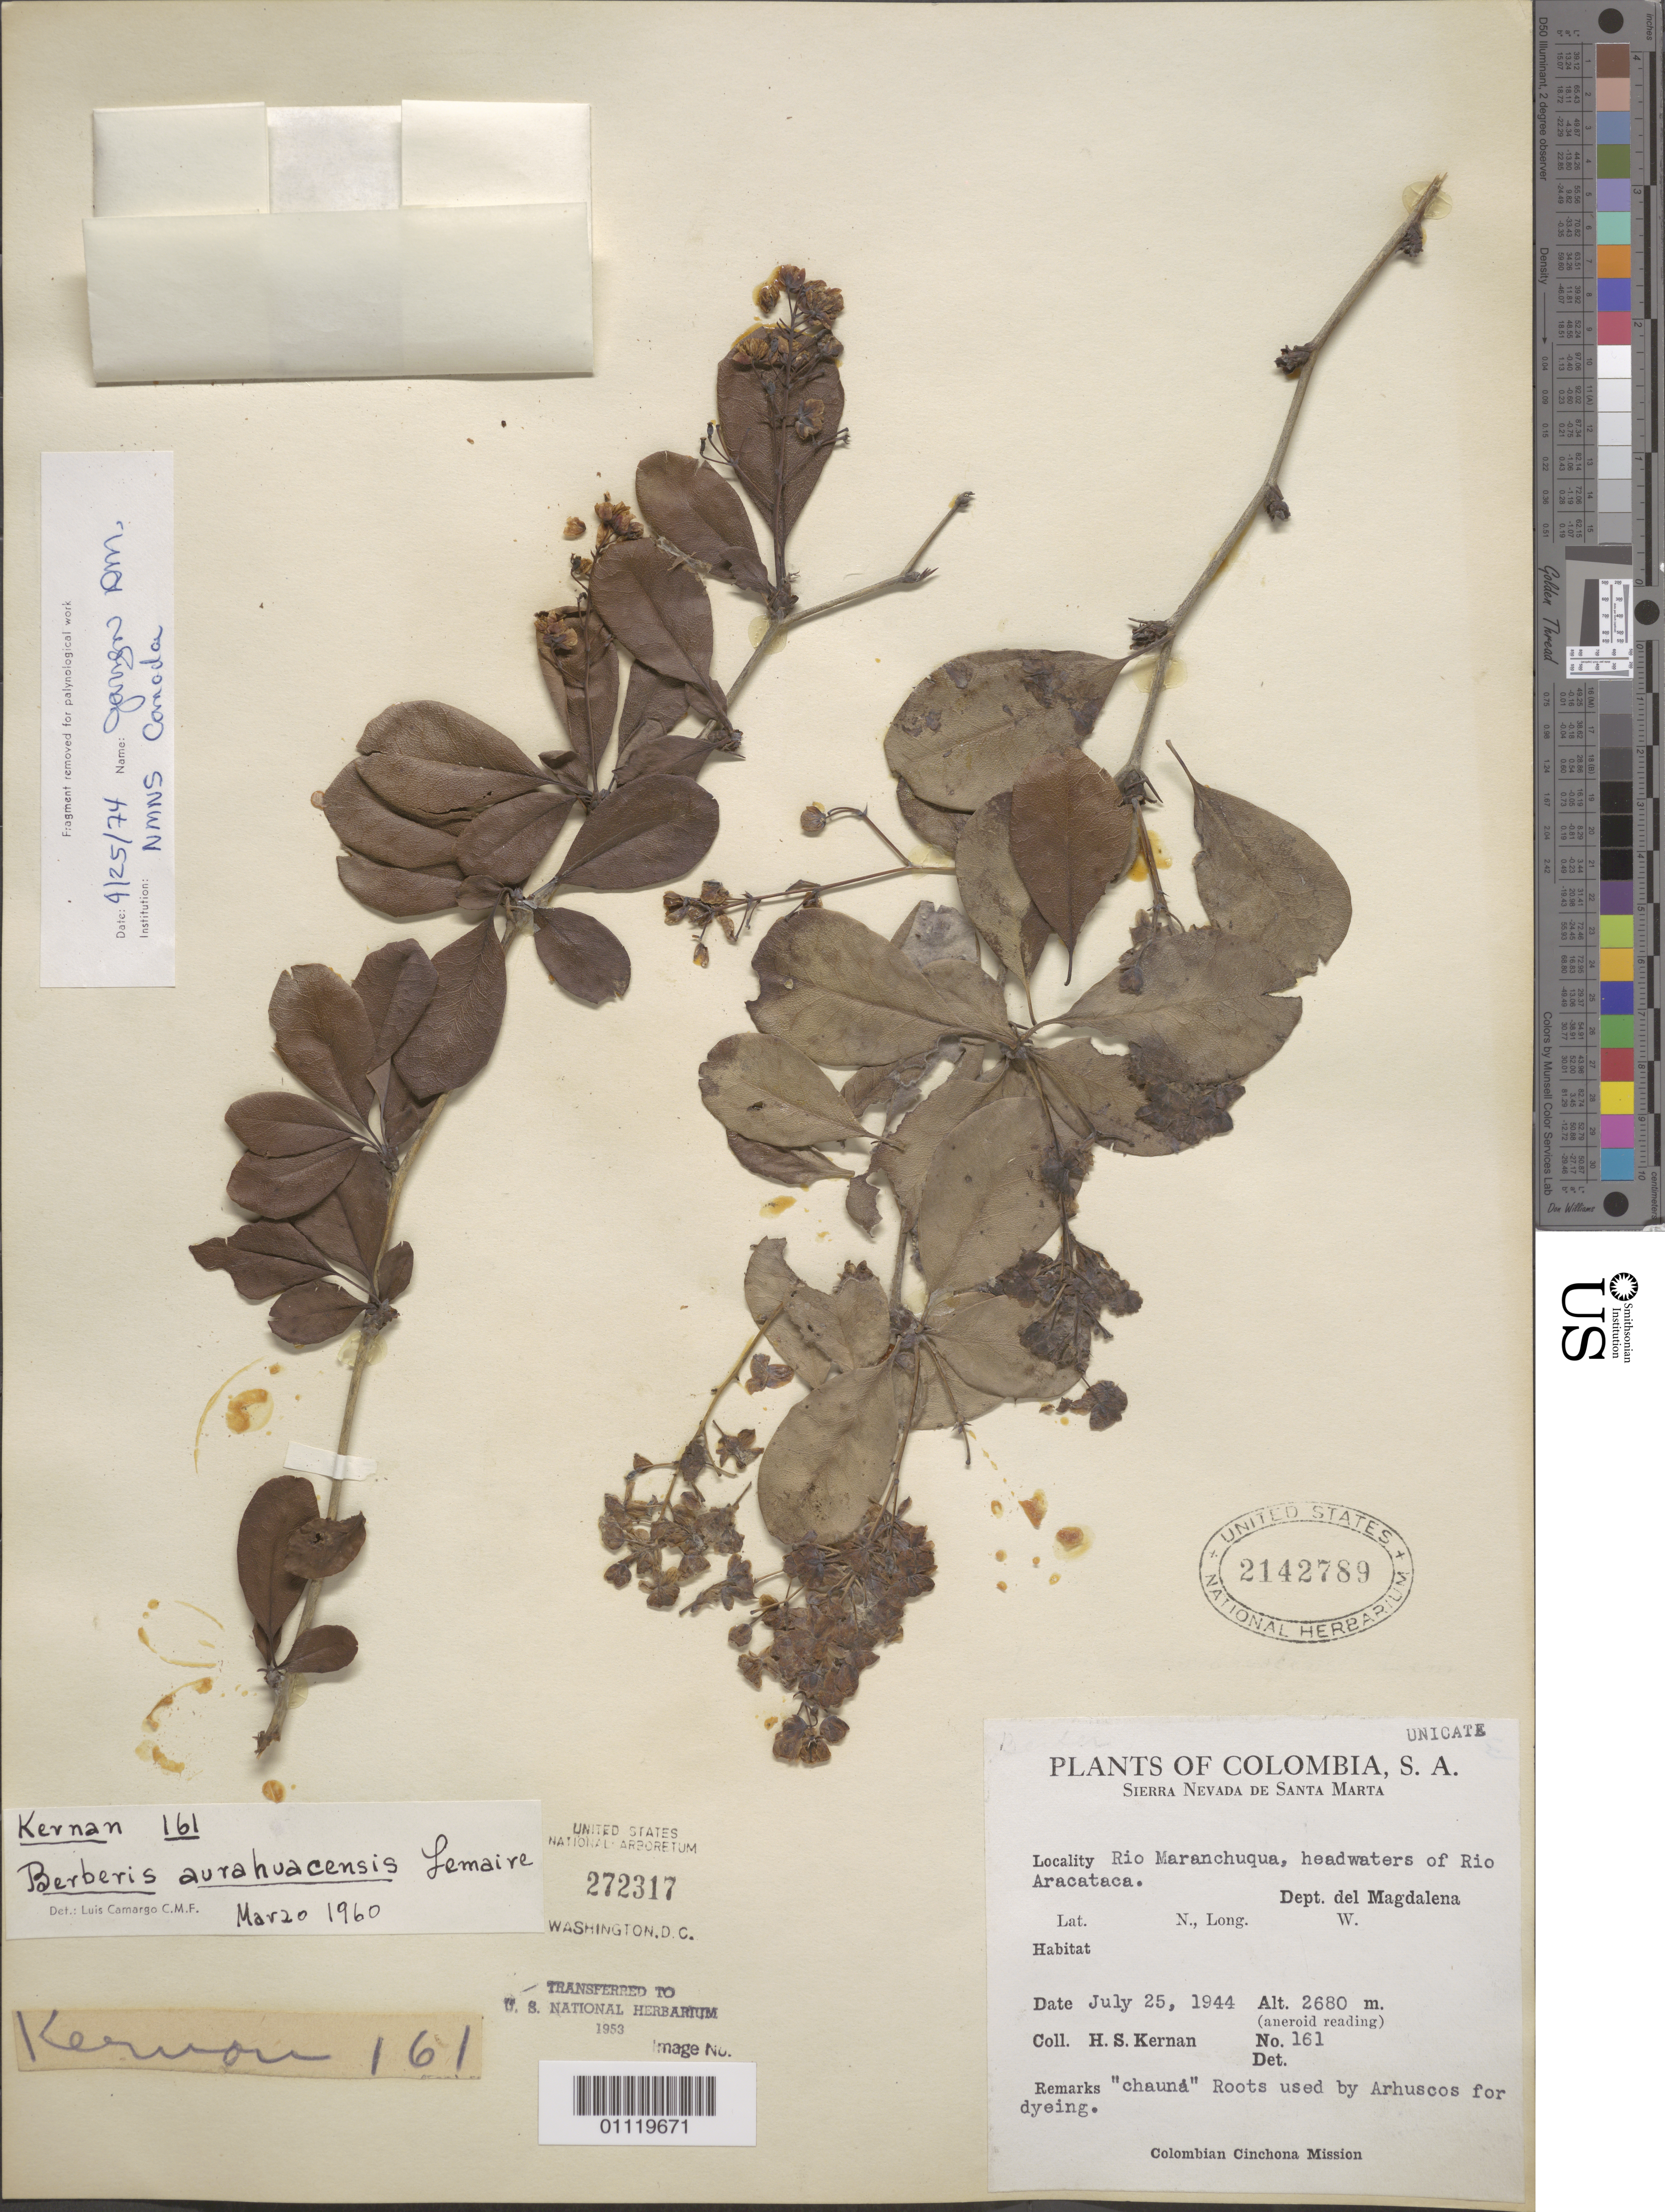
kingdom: Plantae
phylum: Tracheophyta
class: Magnoliopsida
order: Ranunculales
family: Berberidaceae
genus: Berberis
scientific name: Berberis aurahuacensis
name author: Lem.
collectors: H. Kernan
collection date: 1944-07-25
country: Colombia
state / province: Magdalena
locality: Rio MAranchuqua, headwaters of Rio Aracataca.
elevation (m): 2680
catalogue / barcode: US 2142789